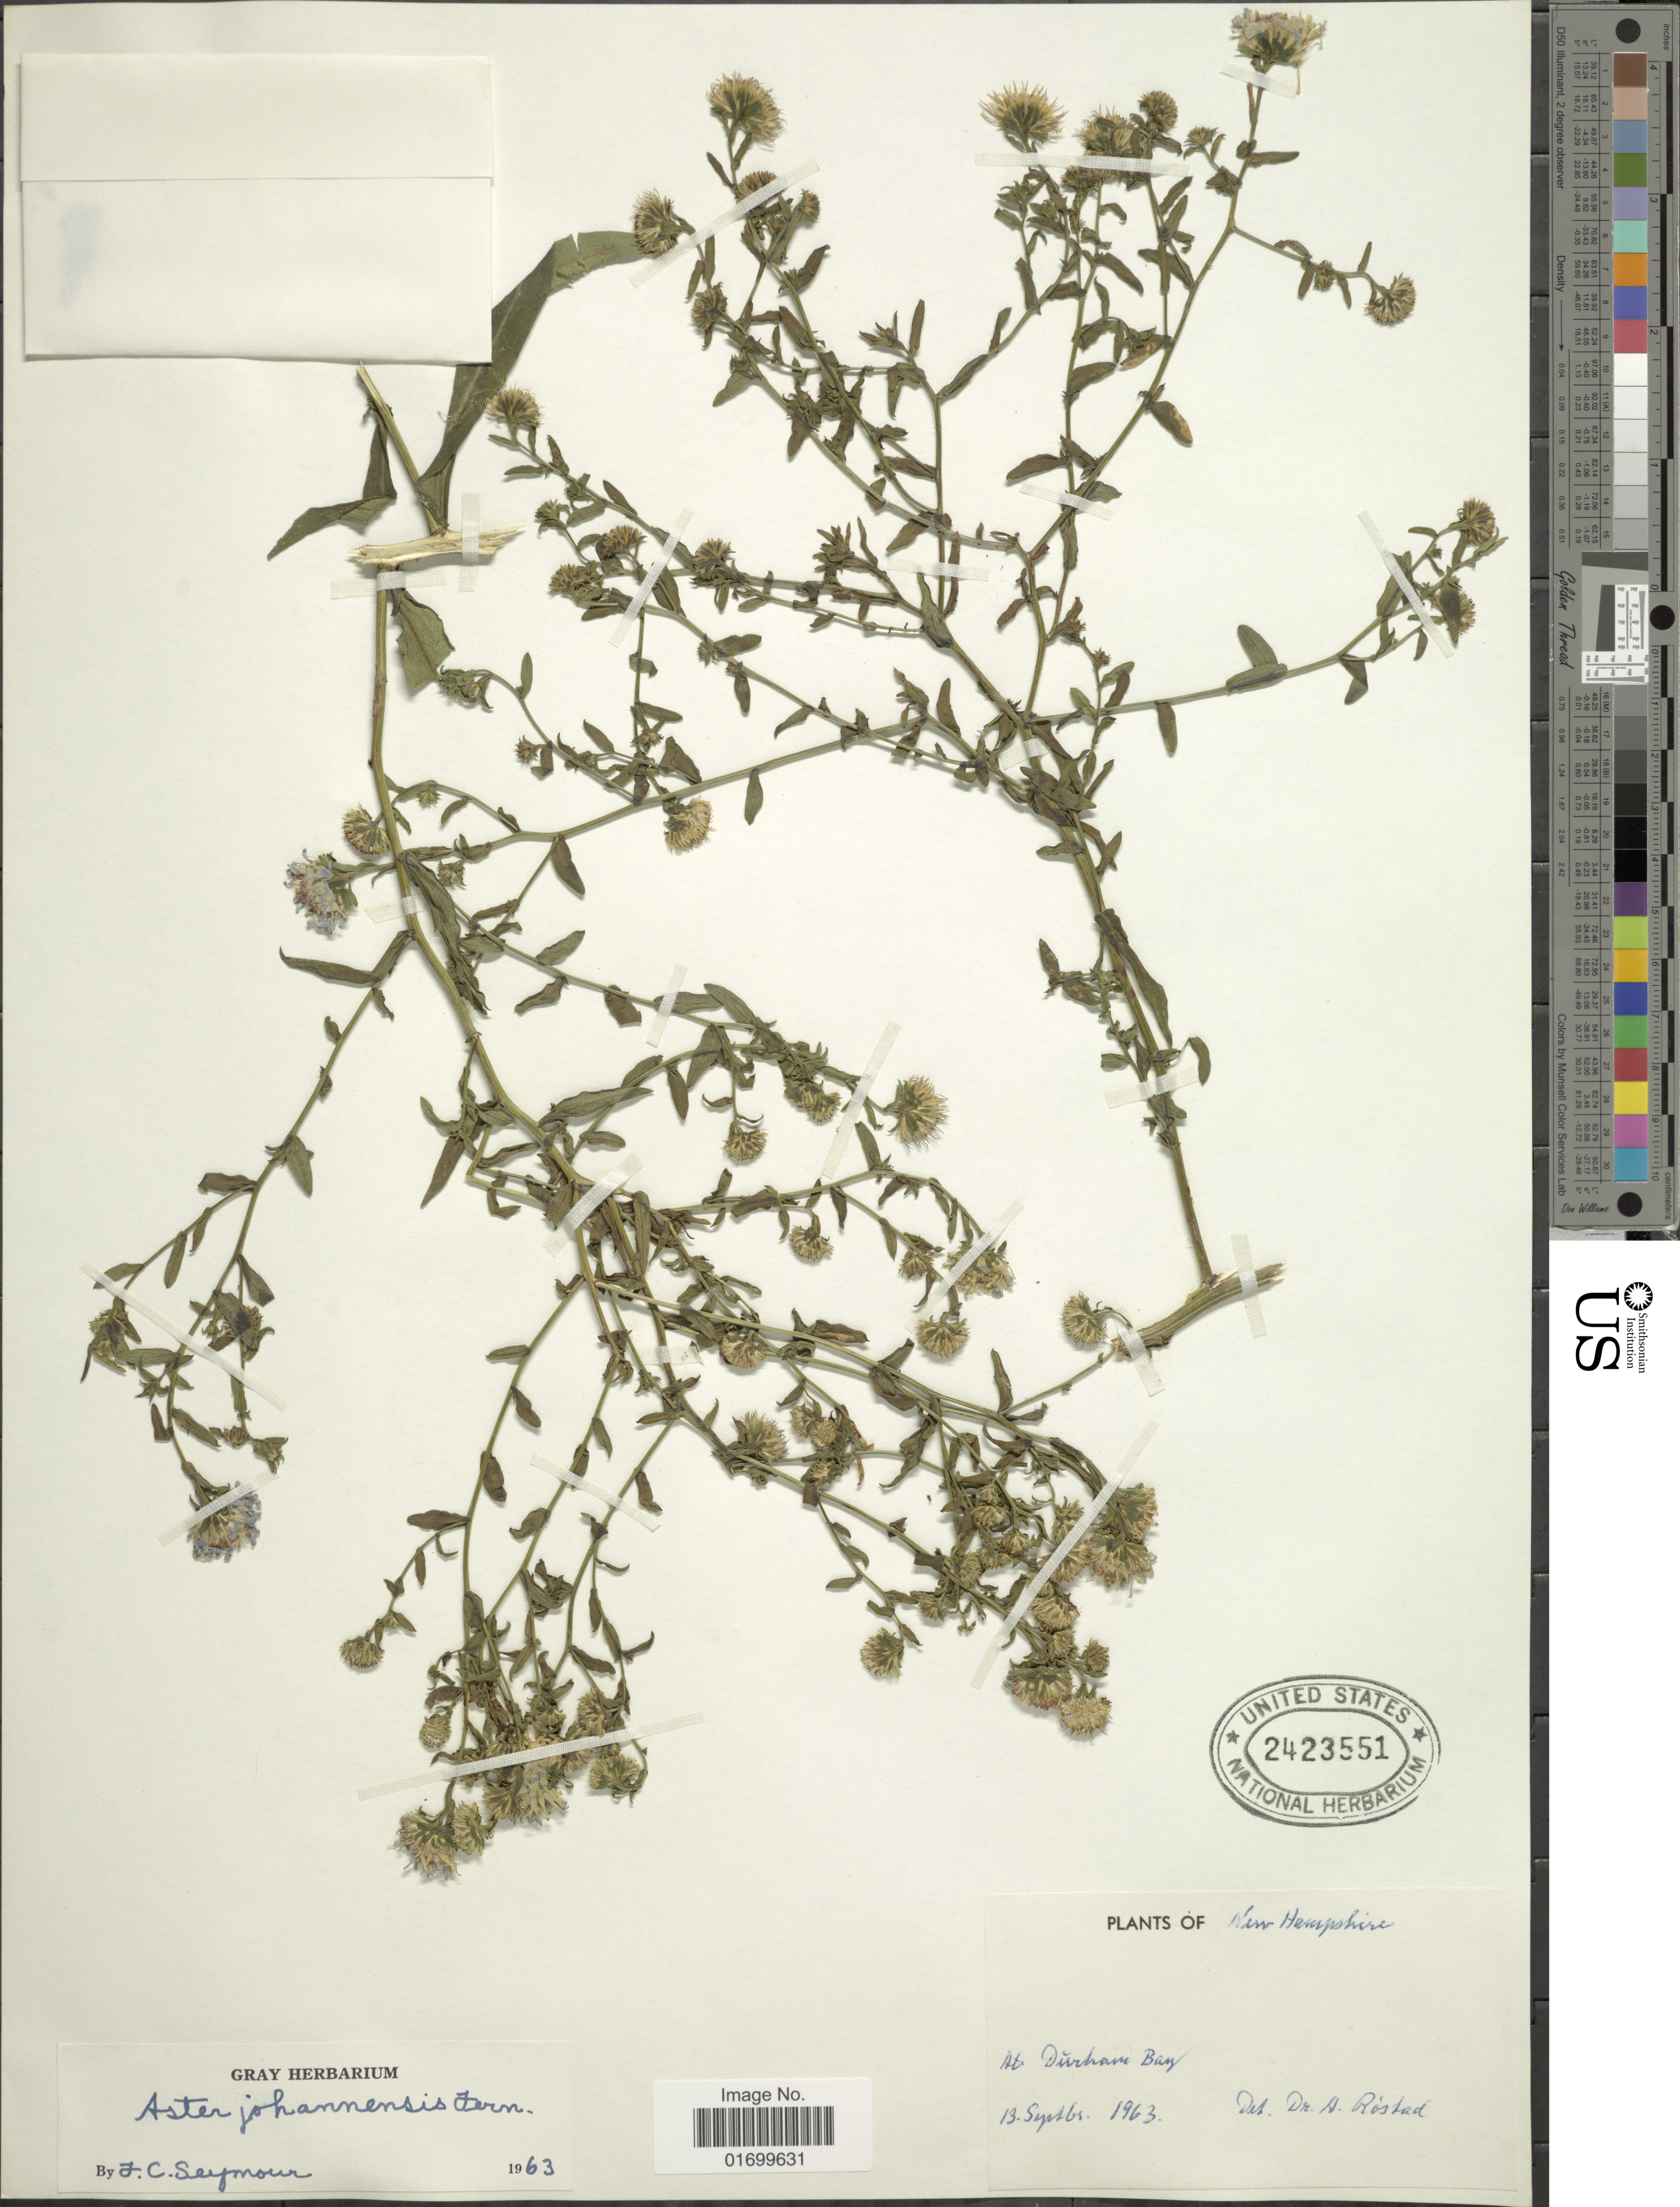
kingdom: Plantae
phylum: Tracheophyta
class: Magnoliopsida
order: Asterales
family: Asteraceae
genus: Symphyotrichum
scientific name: Symphyotrichum novi-belgii var. novi-belgii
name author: (L.) G.L. Nesom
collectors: F. C. Seymour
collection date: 1963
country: United States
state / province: New Hampshire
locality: At Dirham Bay.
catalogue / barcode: US 2423551